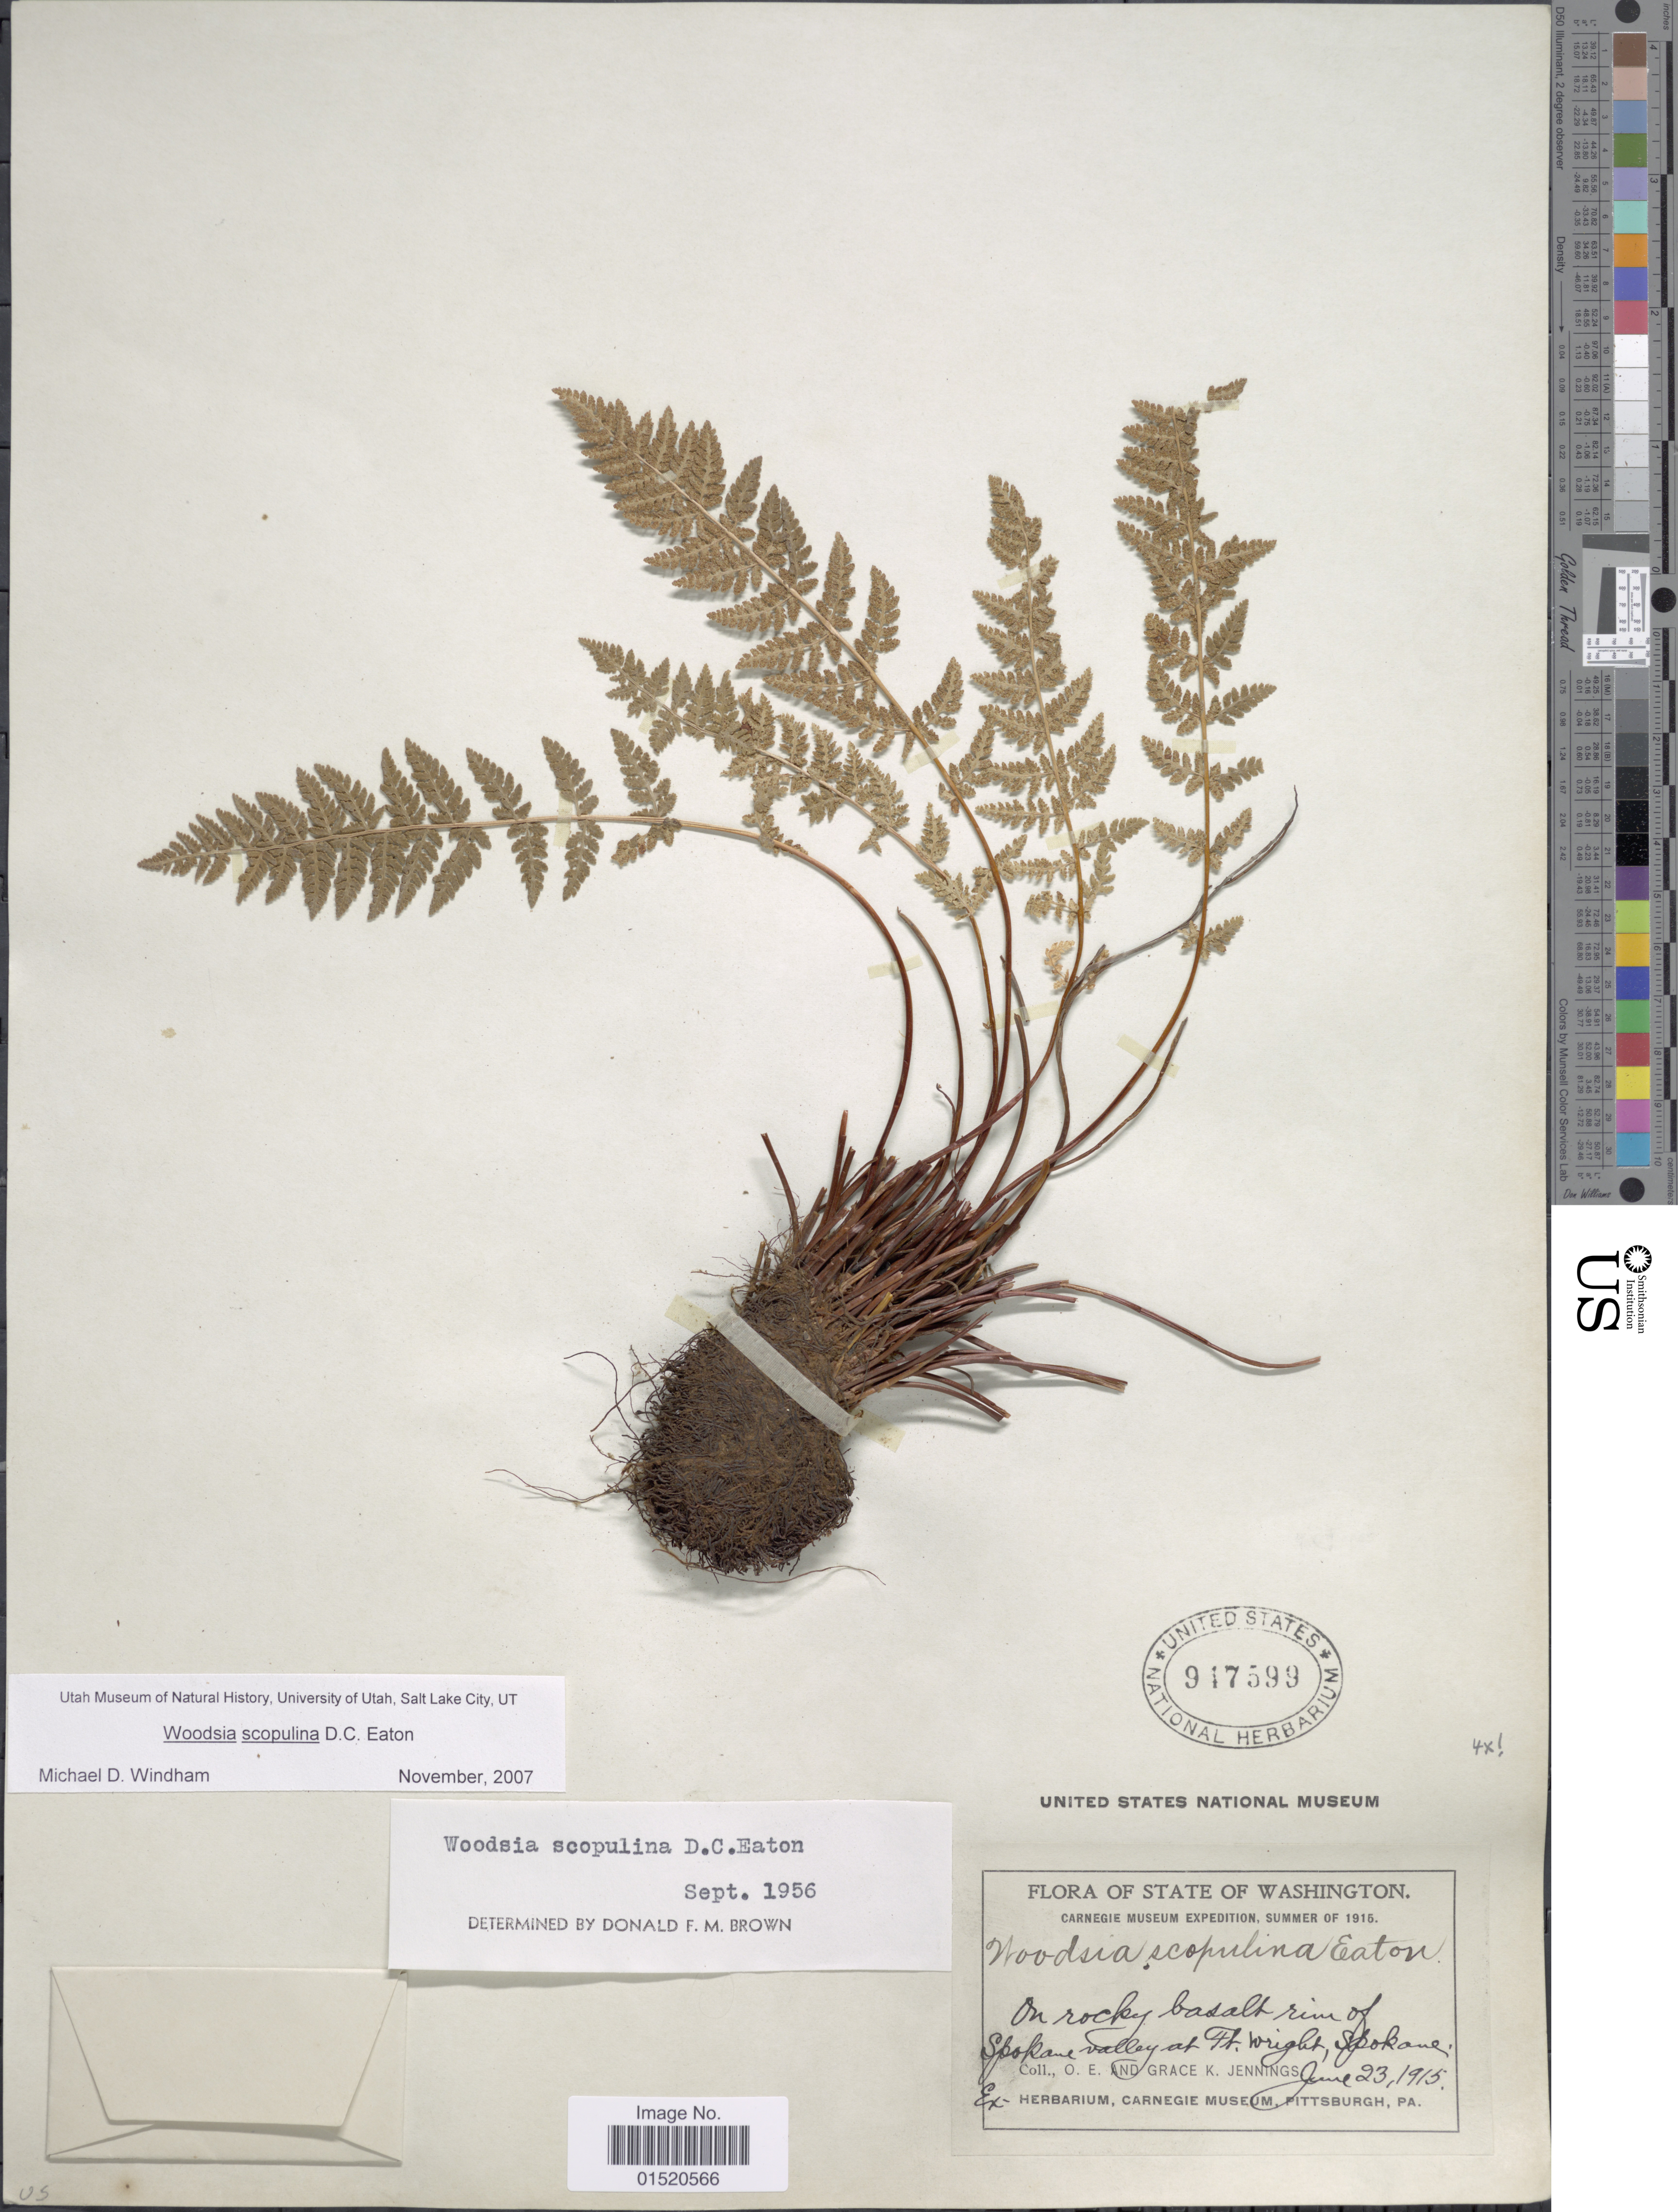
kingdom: Plantae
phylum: Tracheophyta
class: Polypodiopsida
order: Polypodiales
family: Woodsiaceae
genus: Woodsia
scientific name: Woodsia scopulina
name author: D.C. Eaton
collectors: O. E. Jennings & G. K. Jennings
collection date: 1915-06-23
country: United States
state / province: Washington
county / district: Spokane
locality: On rocky basalt rim of Spokane valley at Ft. Wright, Spokane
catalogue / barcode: US 947599